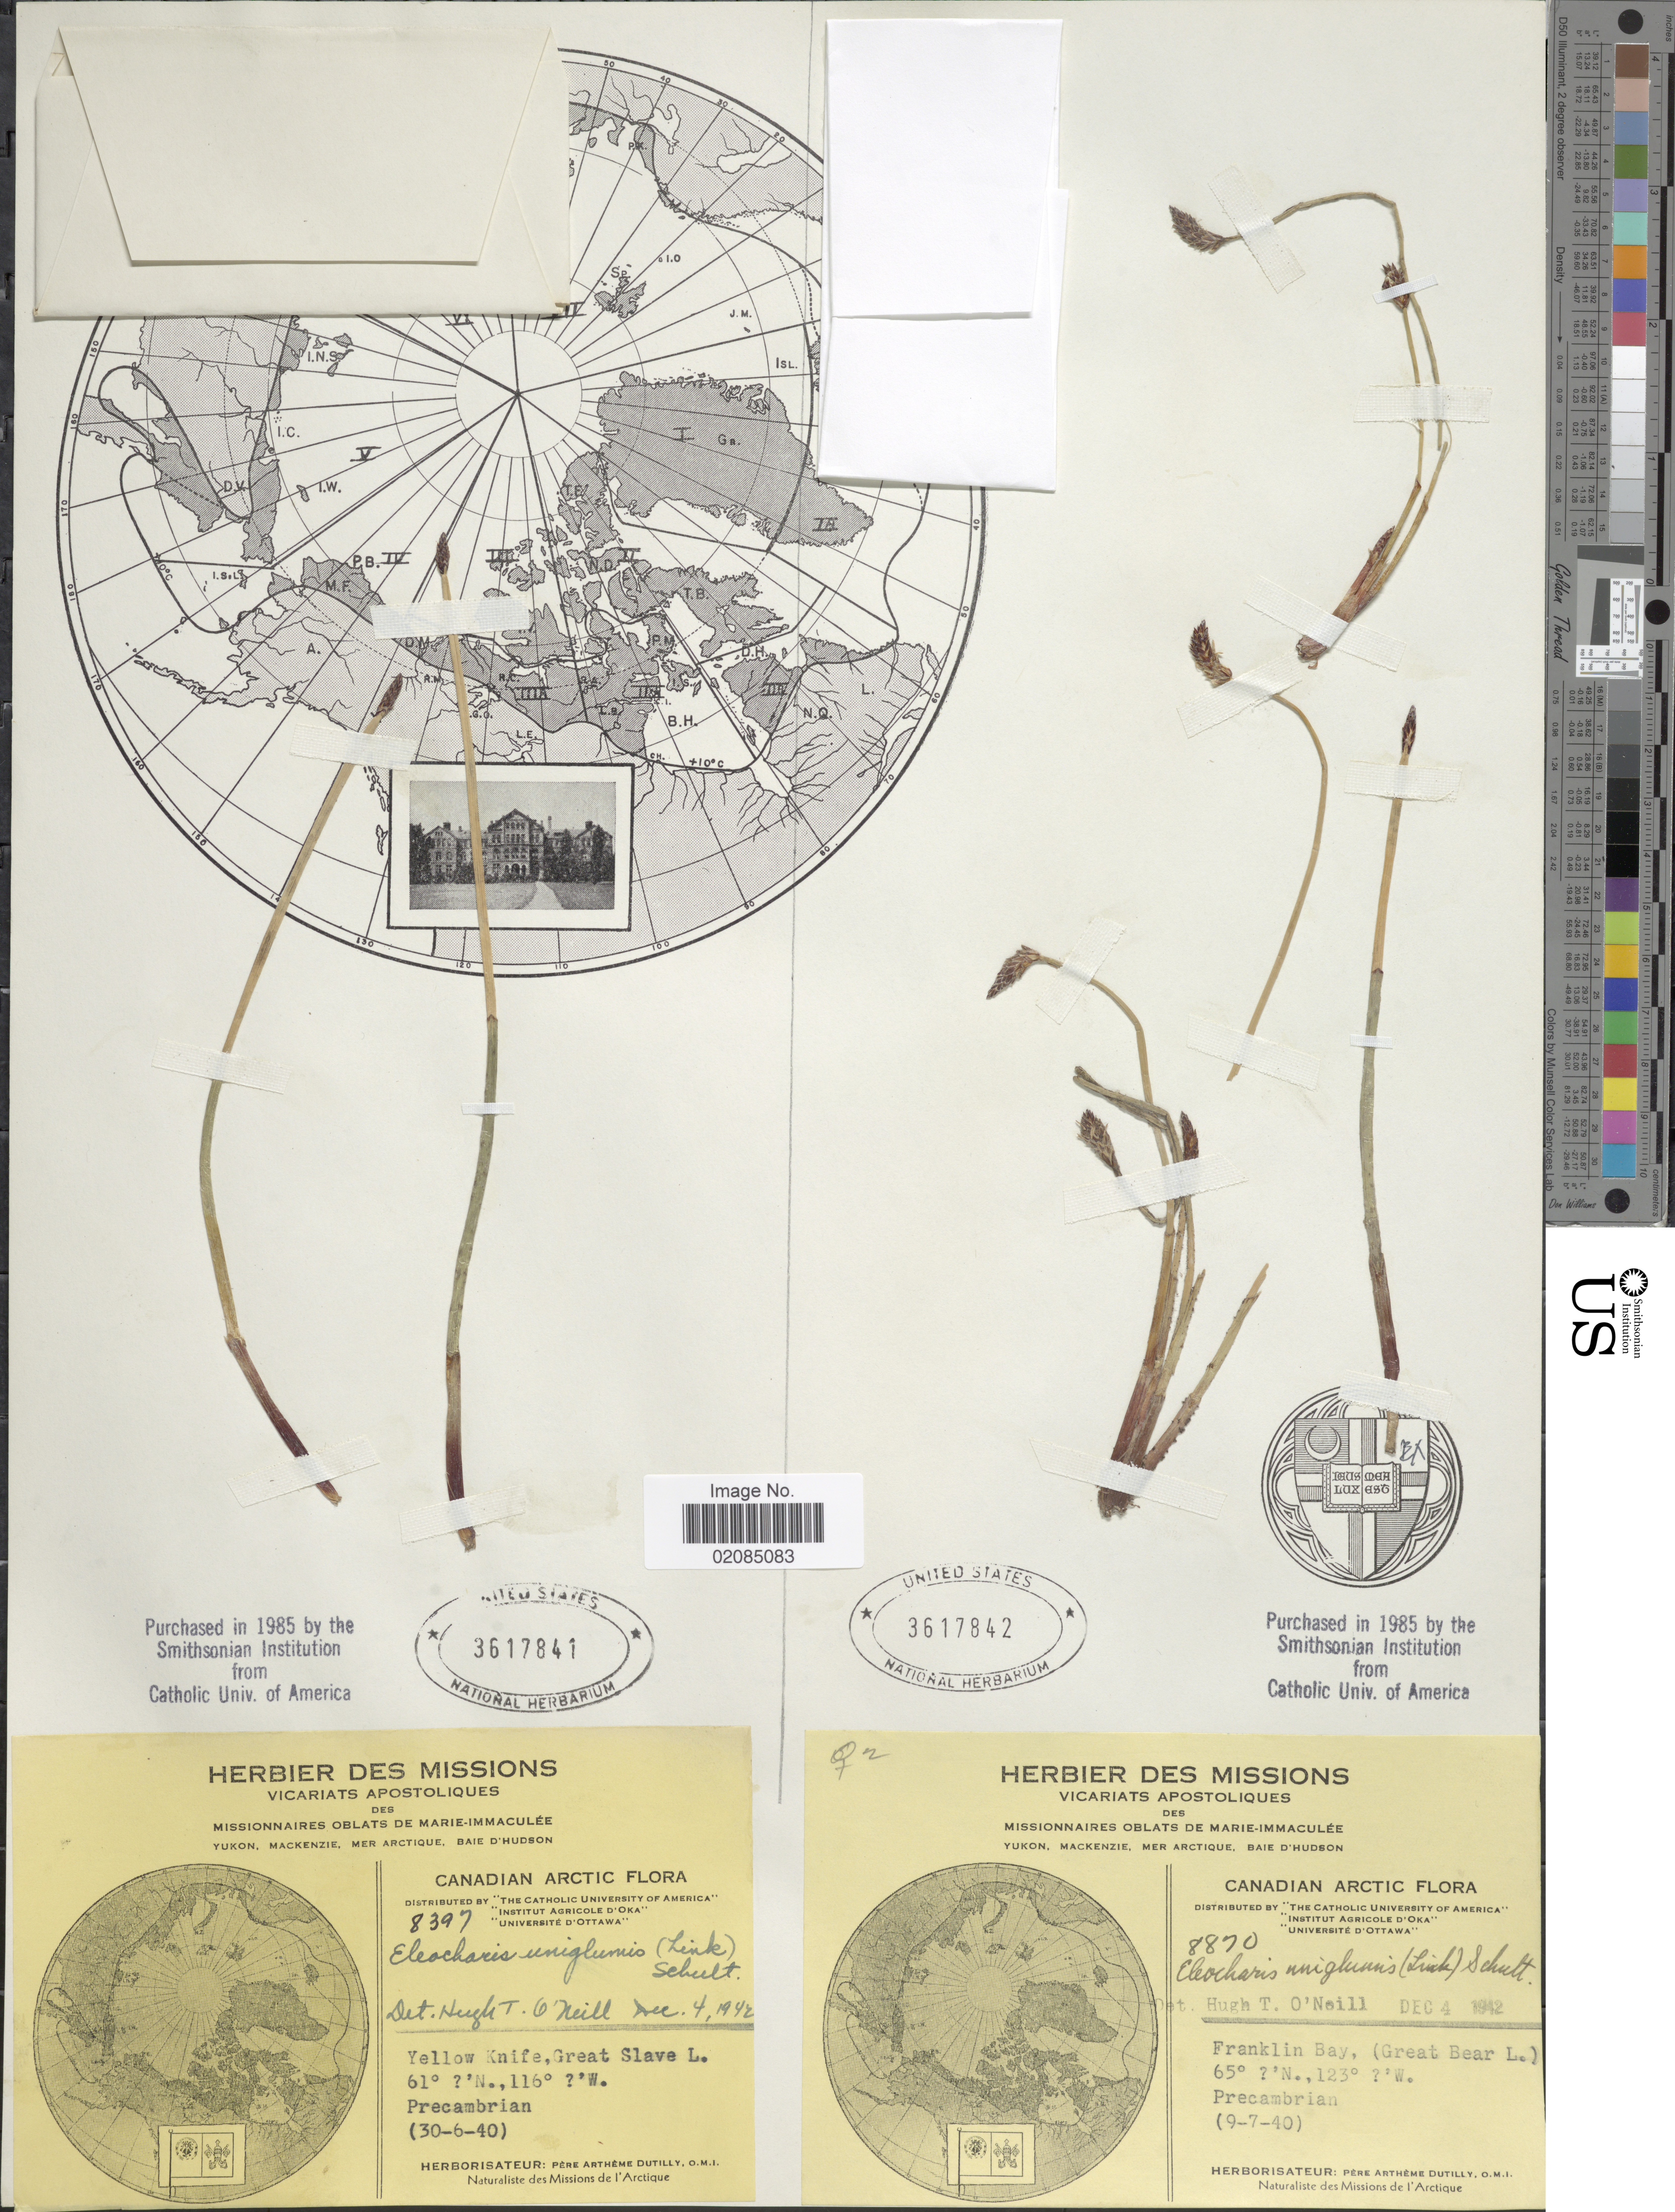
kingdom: Plantae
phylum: Tracheophyta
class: Liliopsida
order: Poales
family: Cyperaceae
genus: Eleocharis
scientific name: Eleocharis uniglumis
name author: (Link) Schult.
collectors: P. Dutilly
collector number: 8397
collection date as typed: Transcribed d/m/y: 30/6/40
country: Canada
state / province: Northwest Territories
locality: Arctic, Yellow Knife, Great Slave L.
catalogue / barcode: US 3617841